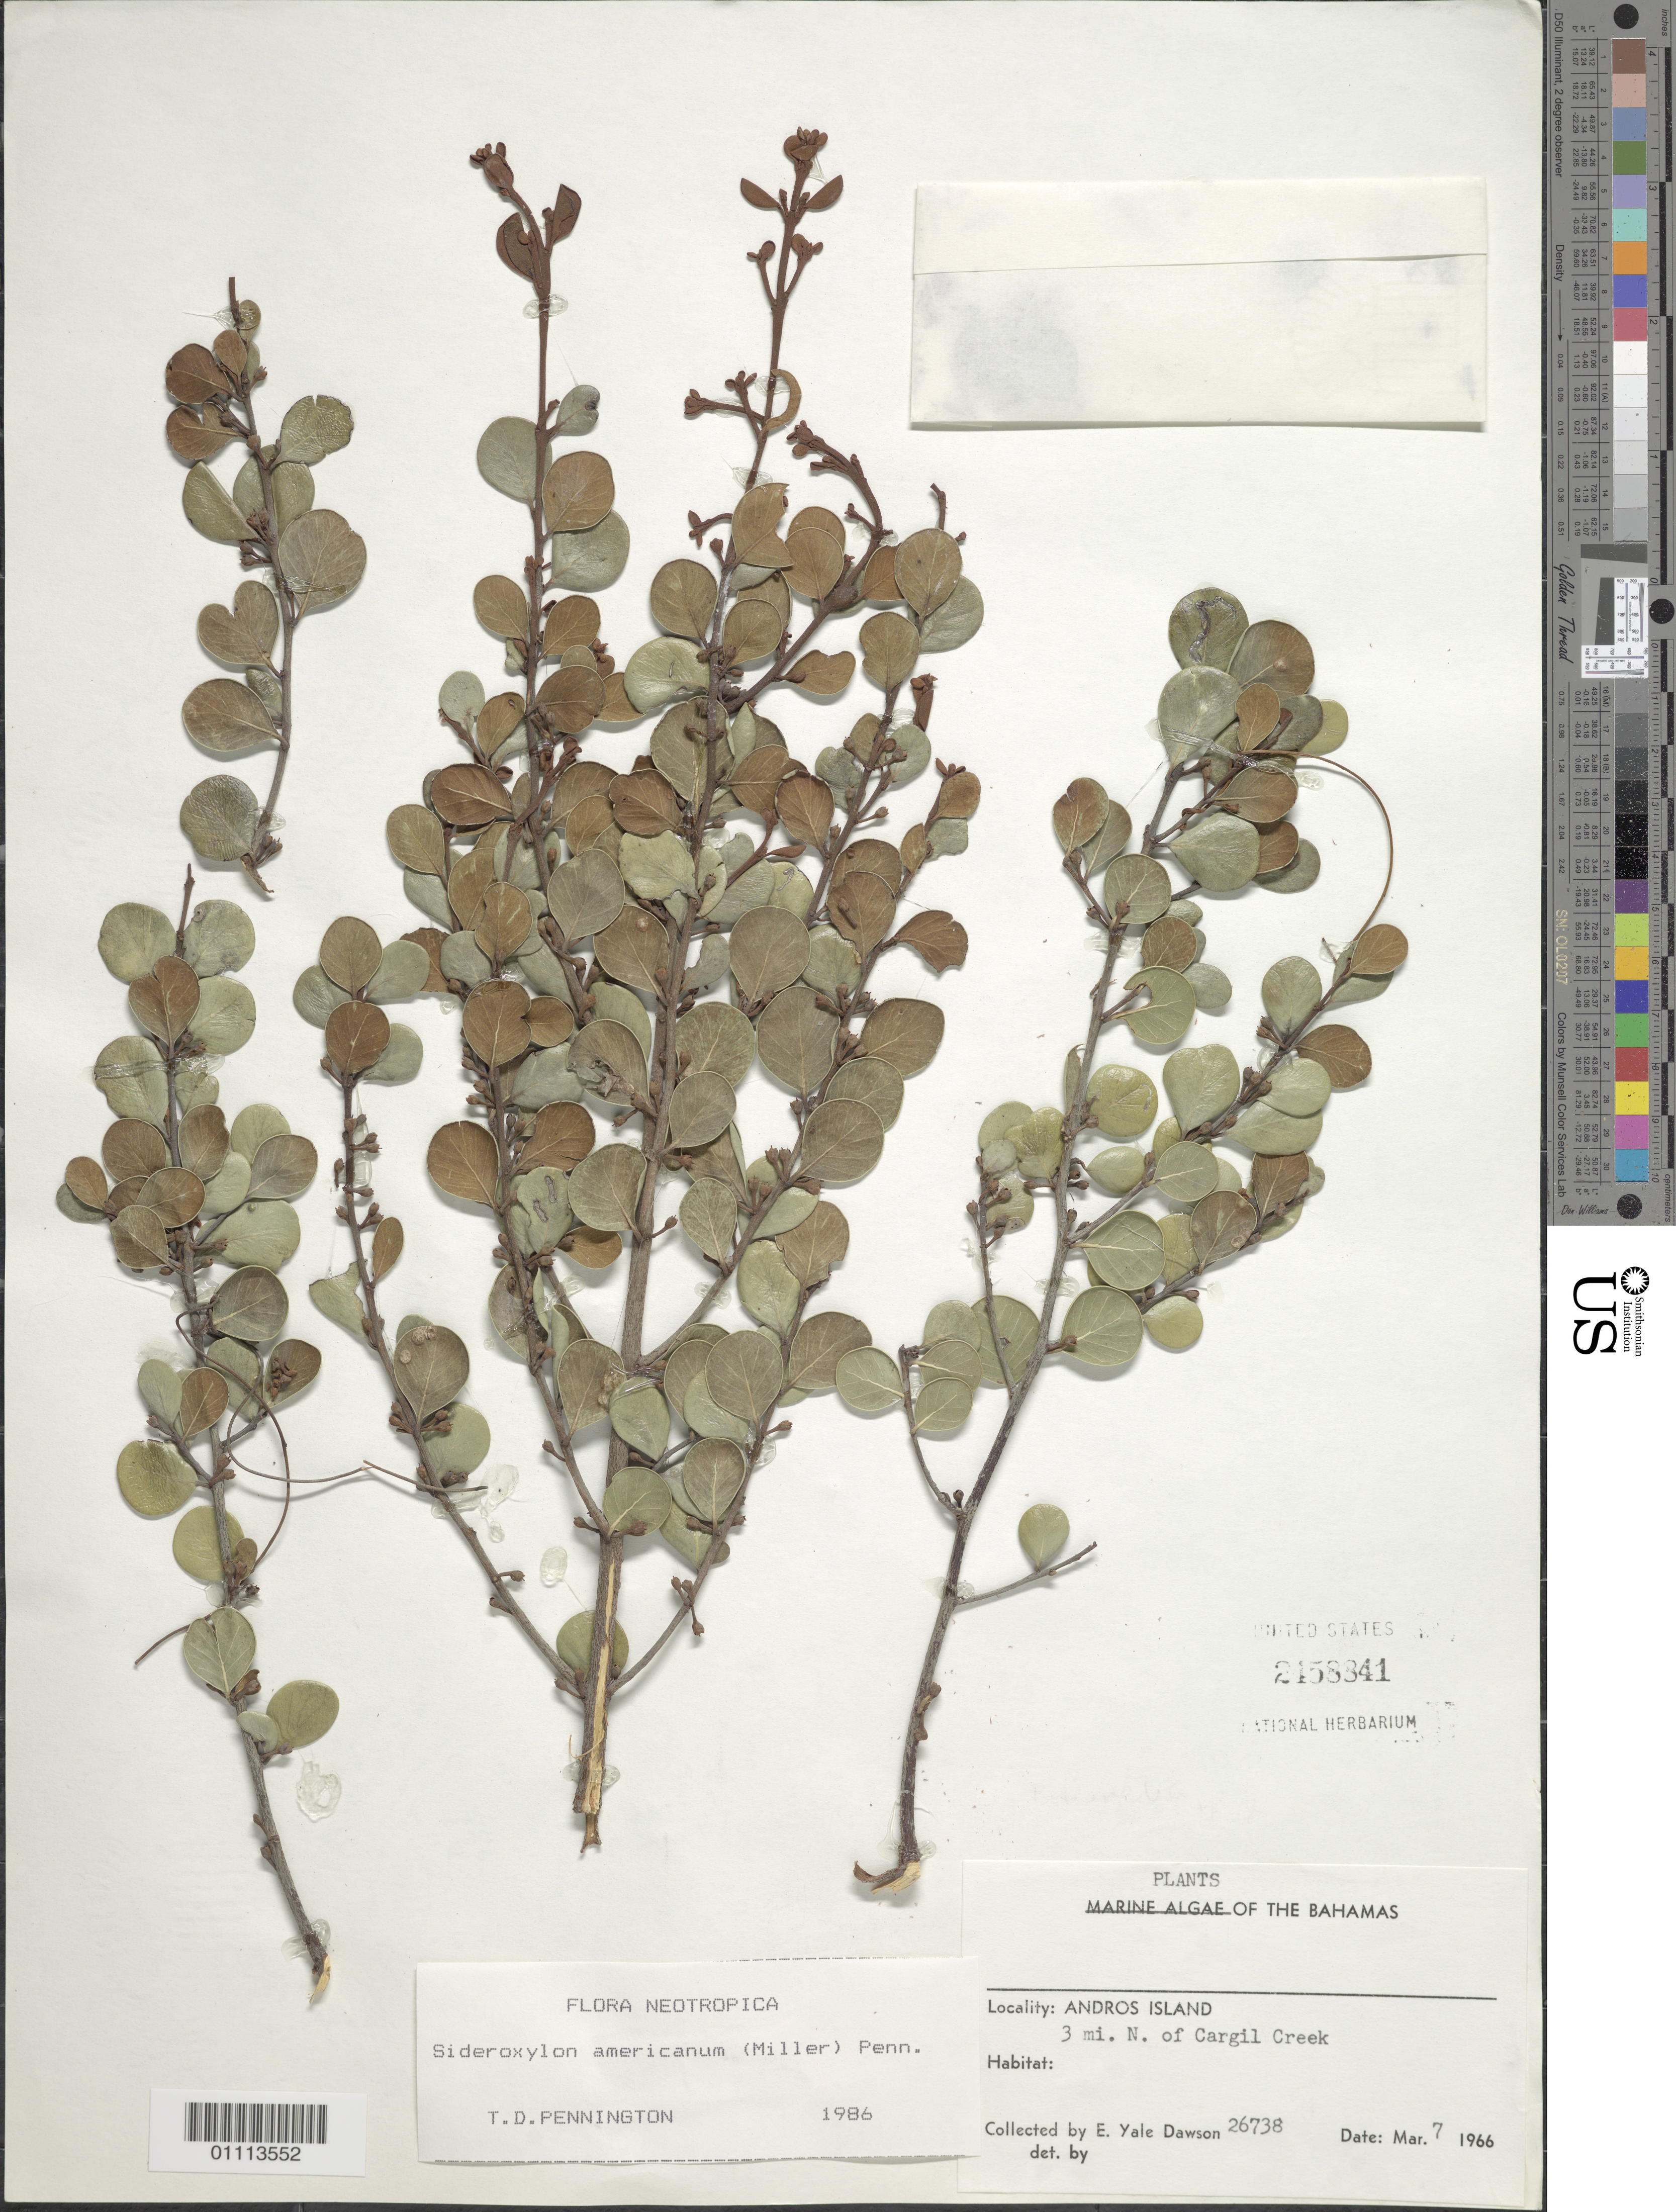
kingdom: Plantae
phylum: Tracheophyta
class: Magnoliopsida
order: Ericales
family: Sapotaceae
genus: Sideroxylon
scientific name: Sideroxylon americanum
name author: (Mill.) T.D. Penn.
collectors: E. Y. Dawson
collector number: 26738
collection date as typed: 07 Apr 1966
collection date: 1966-04-07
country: Bahamas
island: Andros I.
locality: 3 miles N of Cargil Creek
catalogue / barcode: US 2158841